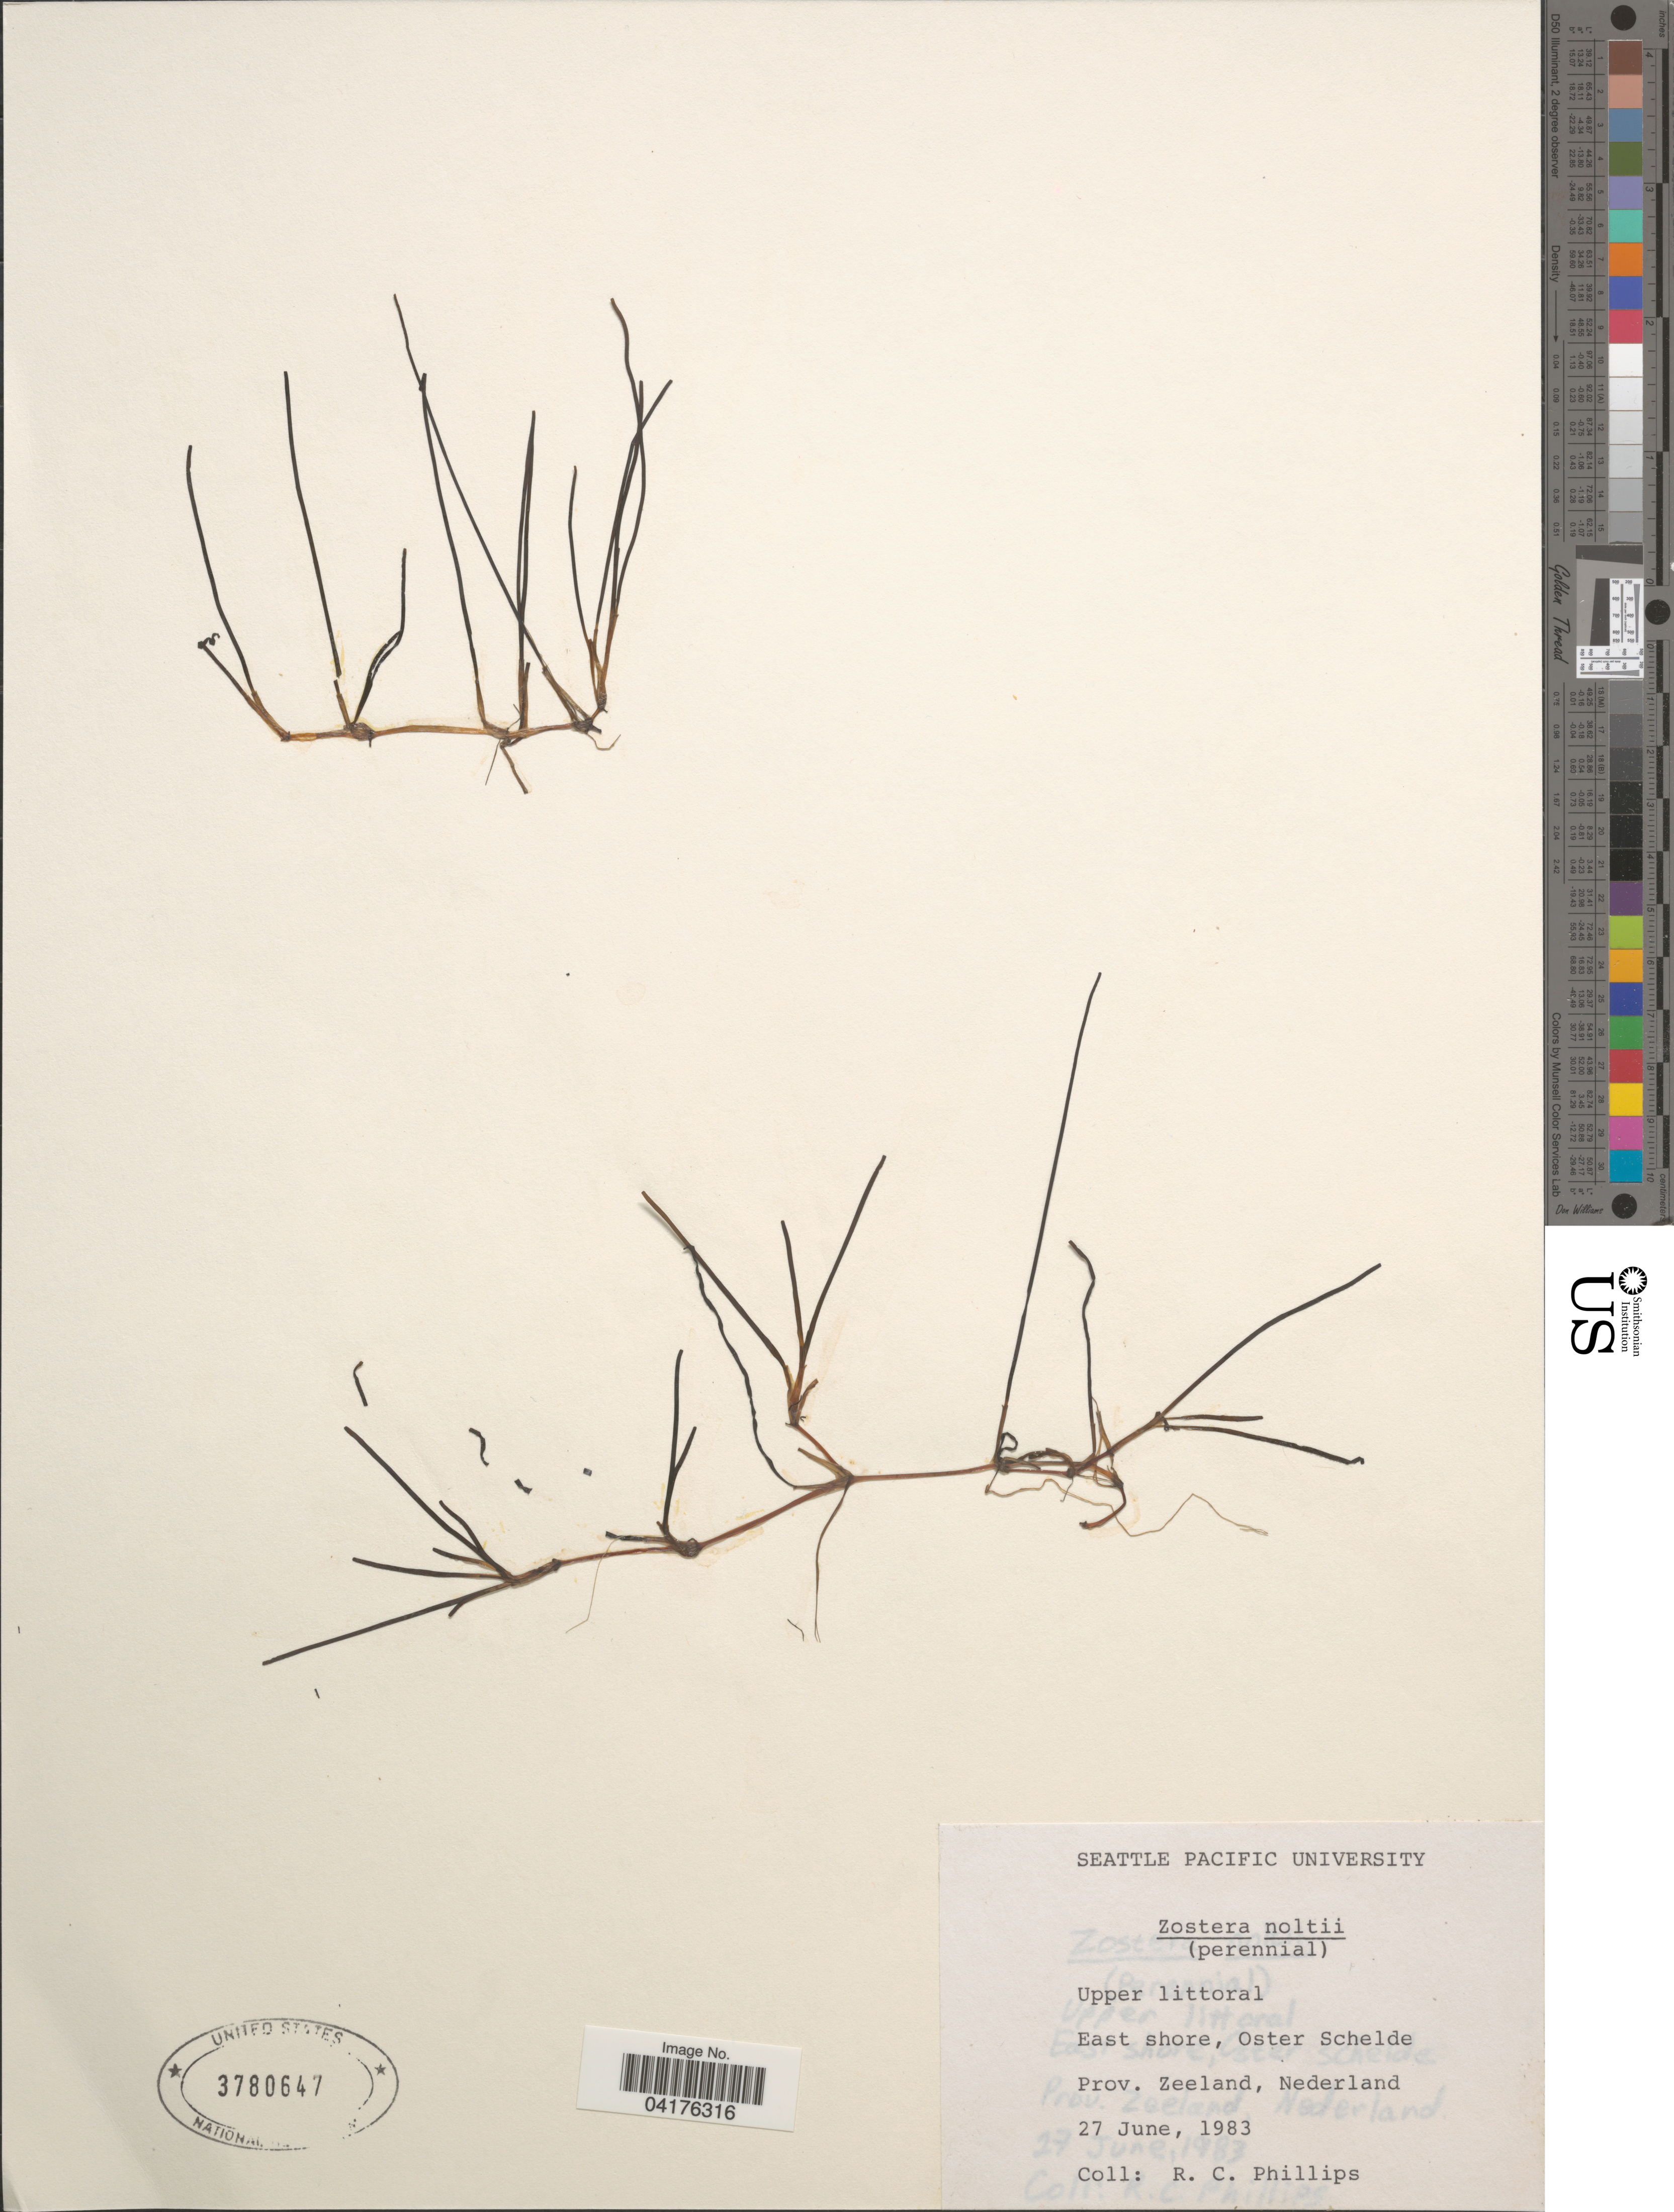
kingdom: Plantae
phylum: Tracheophyta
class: Liliopsida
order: Alismatales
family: Zosteraceae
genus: Zostera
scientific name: Zostera noltii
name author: Hornem.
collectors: R. C. Phillips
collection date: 1983-06-27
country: Netherlands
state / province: Zeeland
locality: Upper littoral. East shore, Oster Schelde. Prov. Zeeland, Nederland.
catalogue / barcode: US 3780647